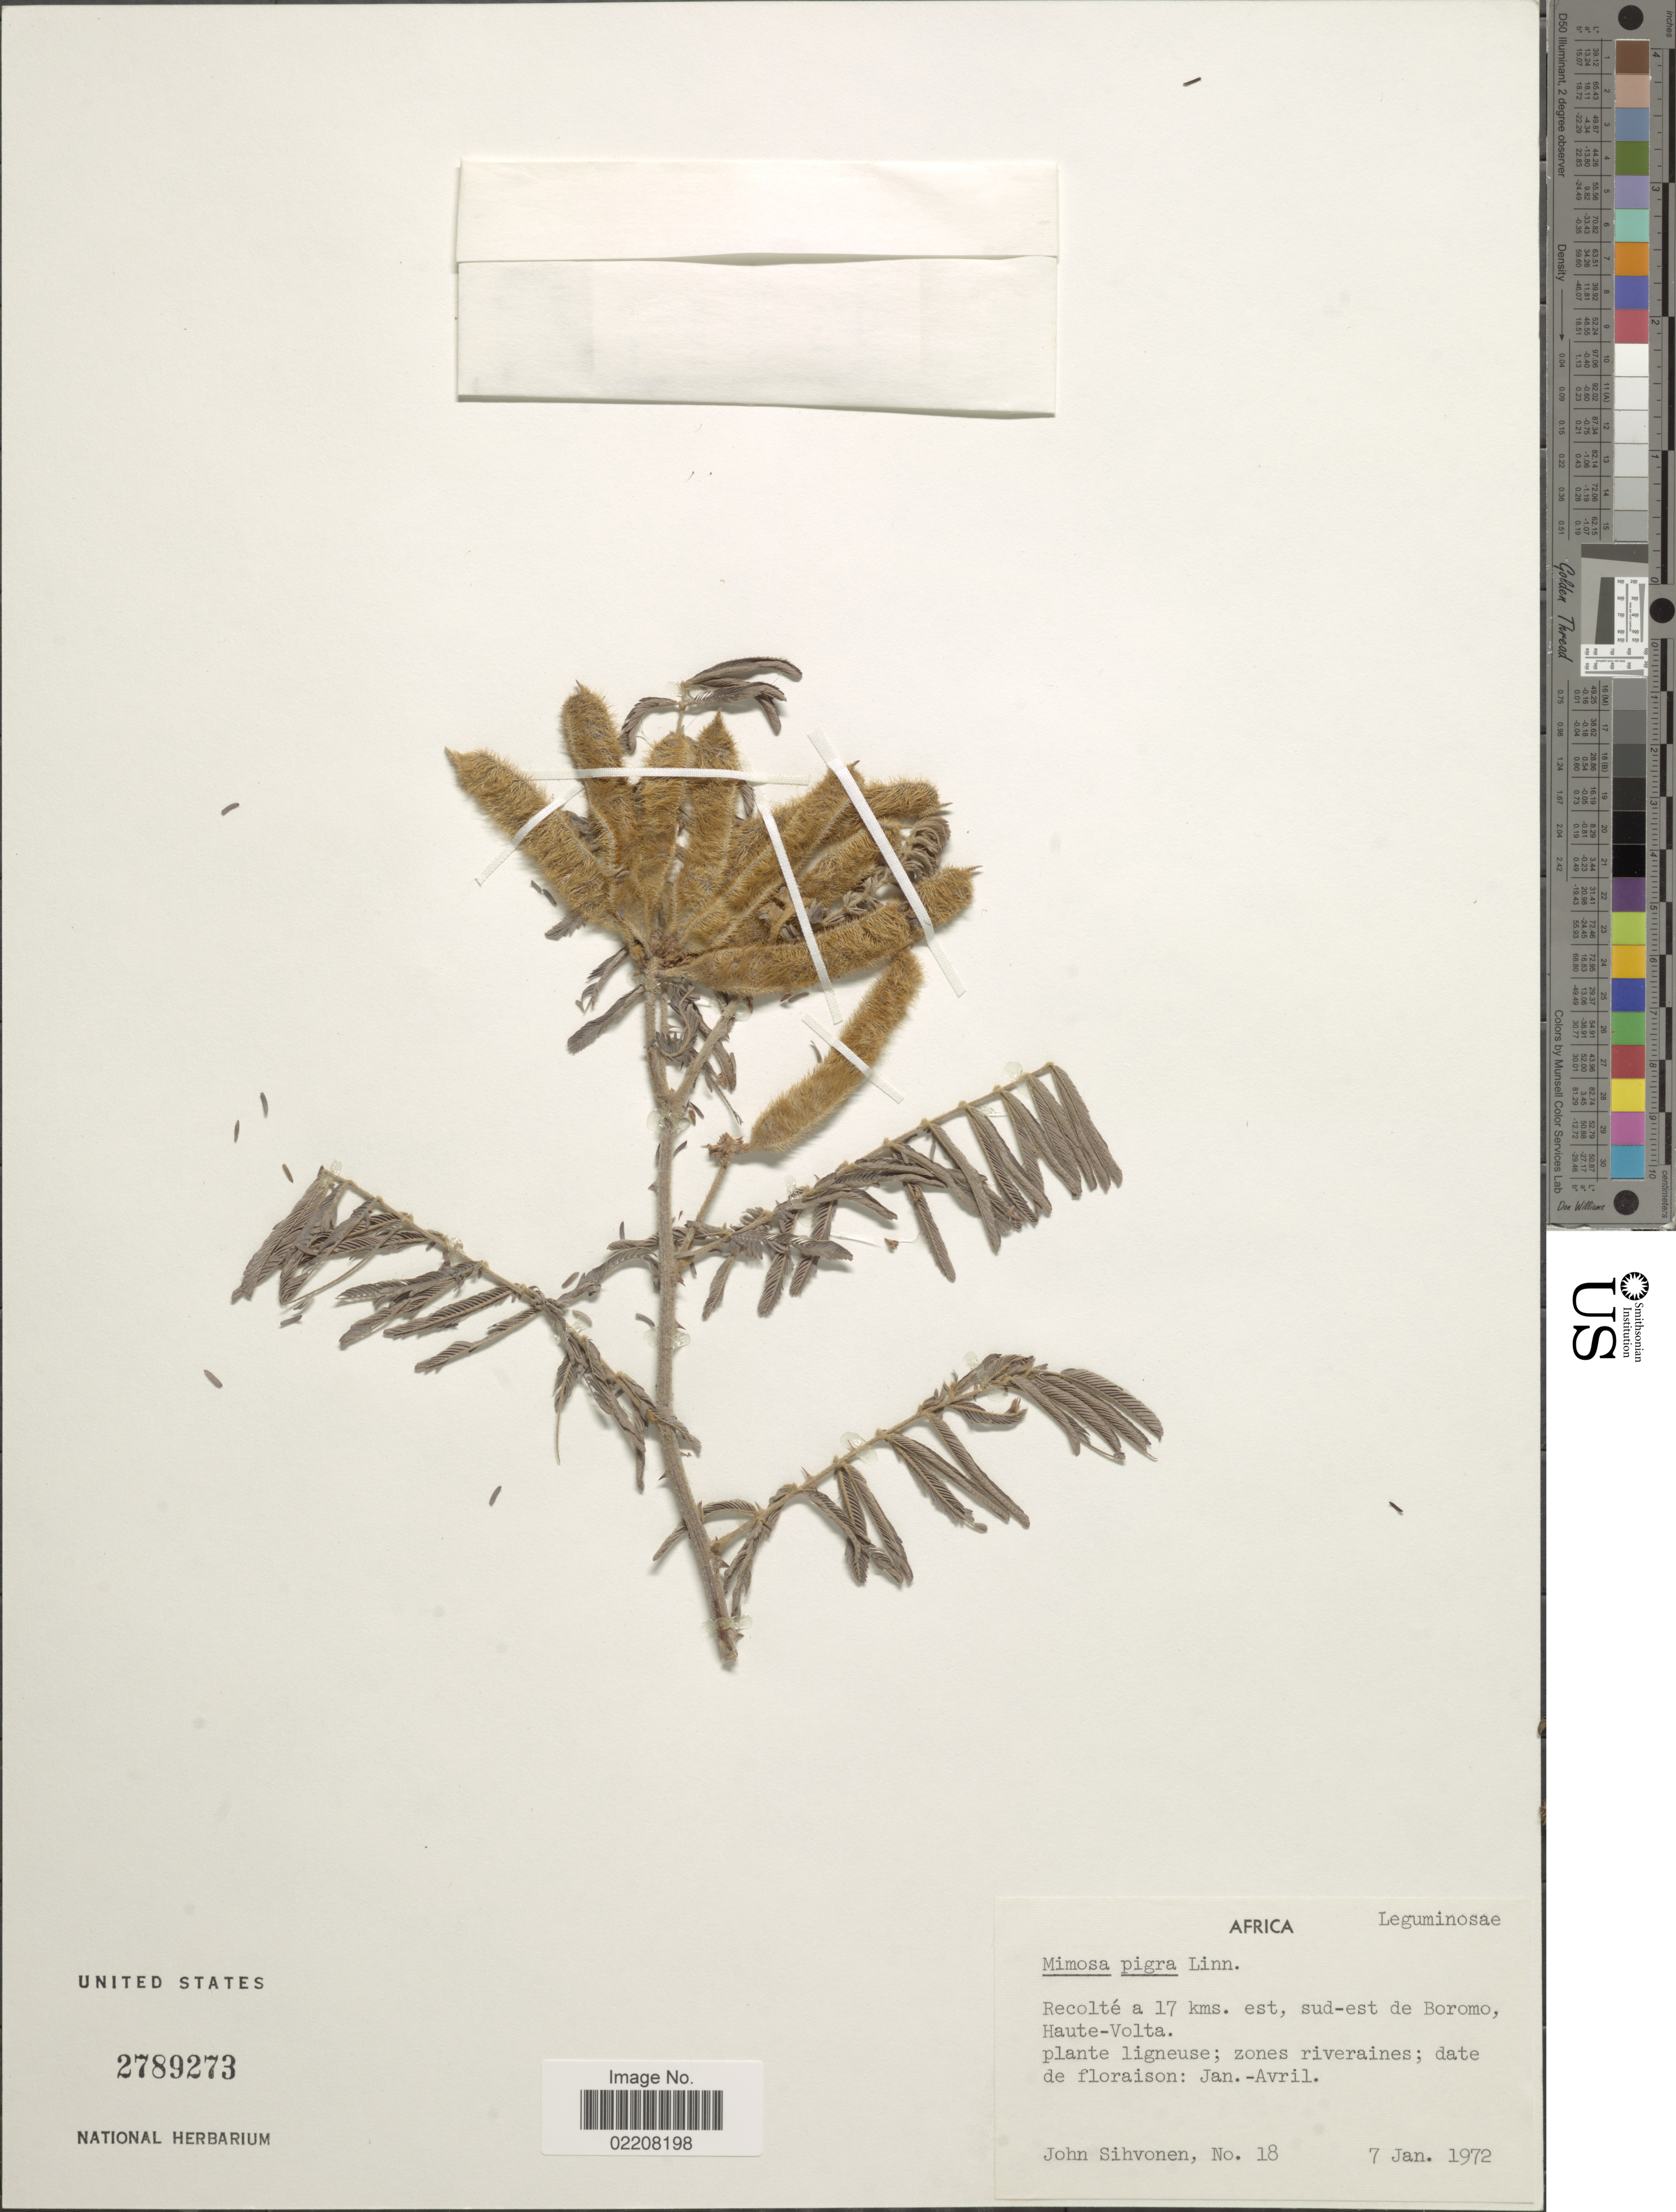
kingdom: Plantae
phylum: Tracheophyta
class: Magnoliopsida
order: Fabales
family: Fabaceae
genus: Mimosa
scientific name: Mimosa pigra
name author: L.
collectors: J. Sihvonen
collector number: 18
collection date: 1972-01-07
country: Burkina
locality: Africa. 17 kms. est, sud-est de Boromo, Haute-Volta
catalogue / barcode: US 2789273